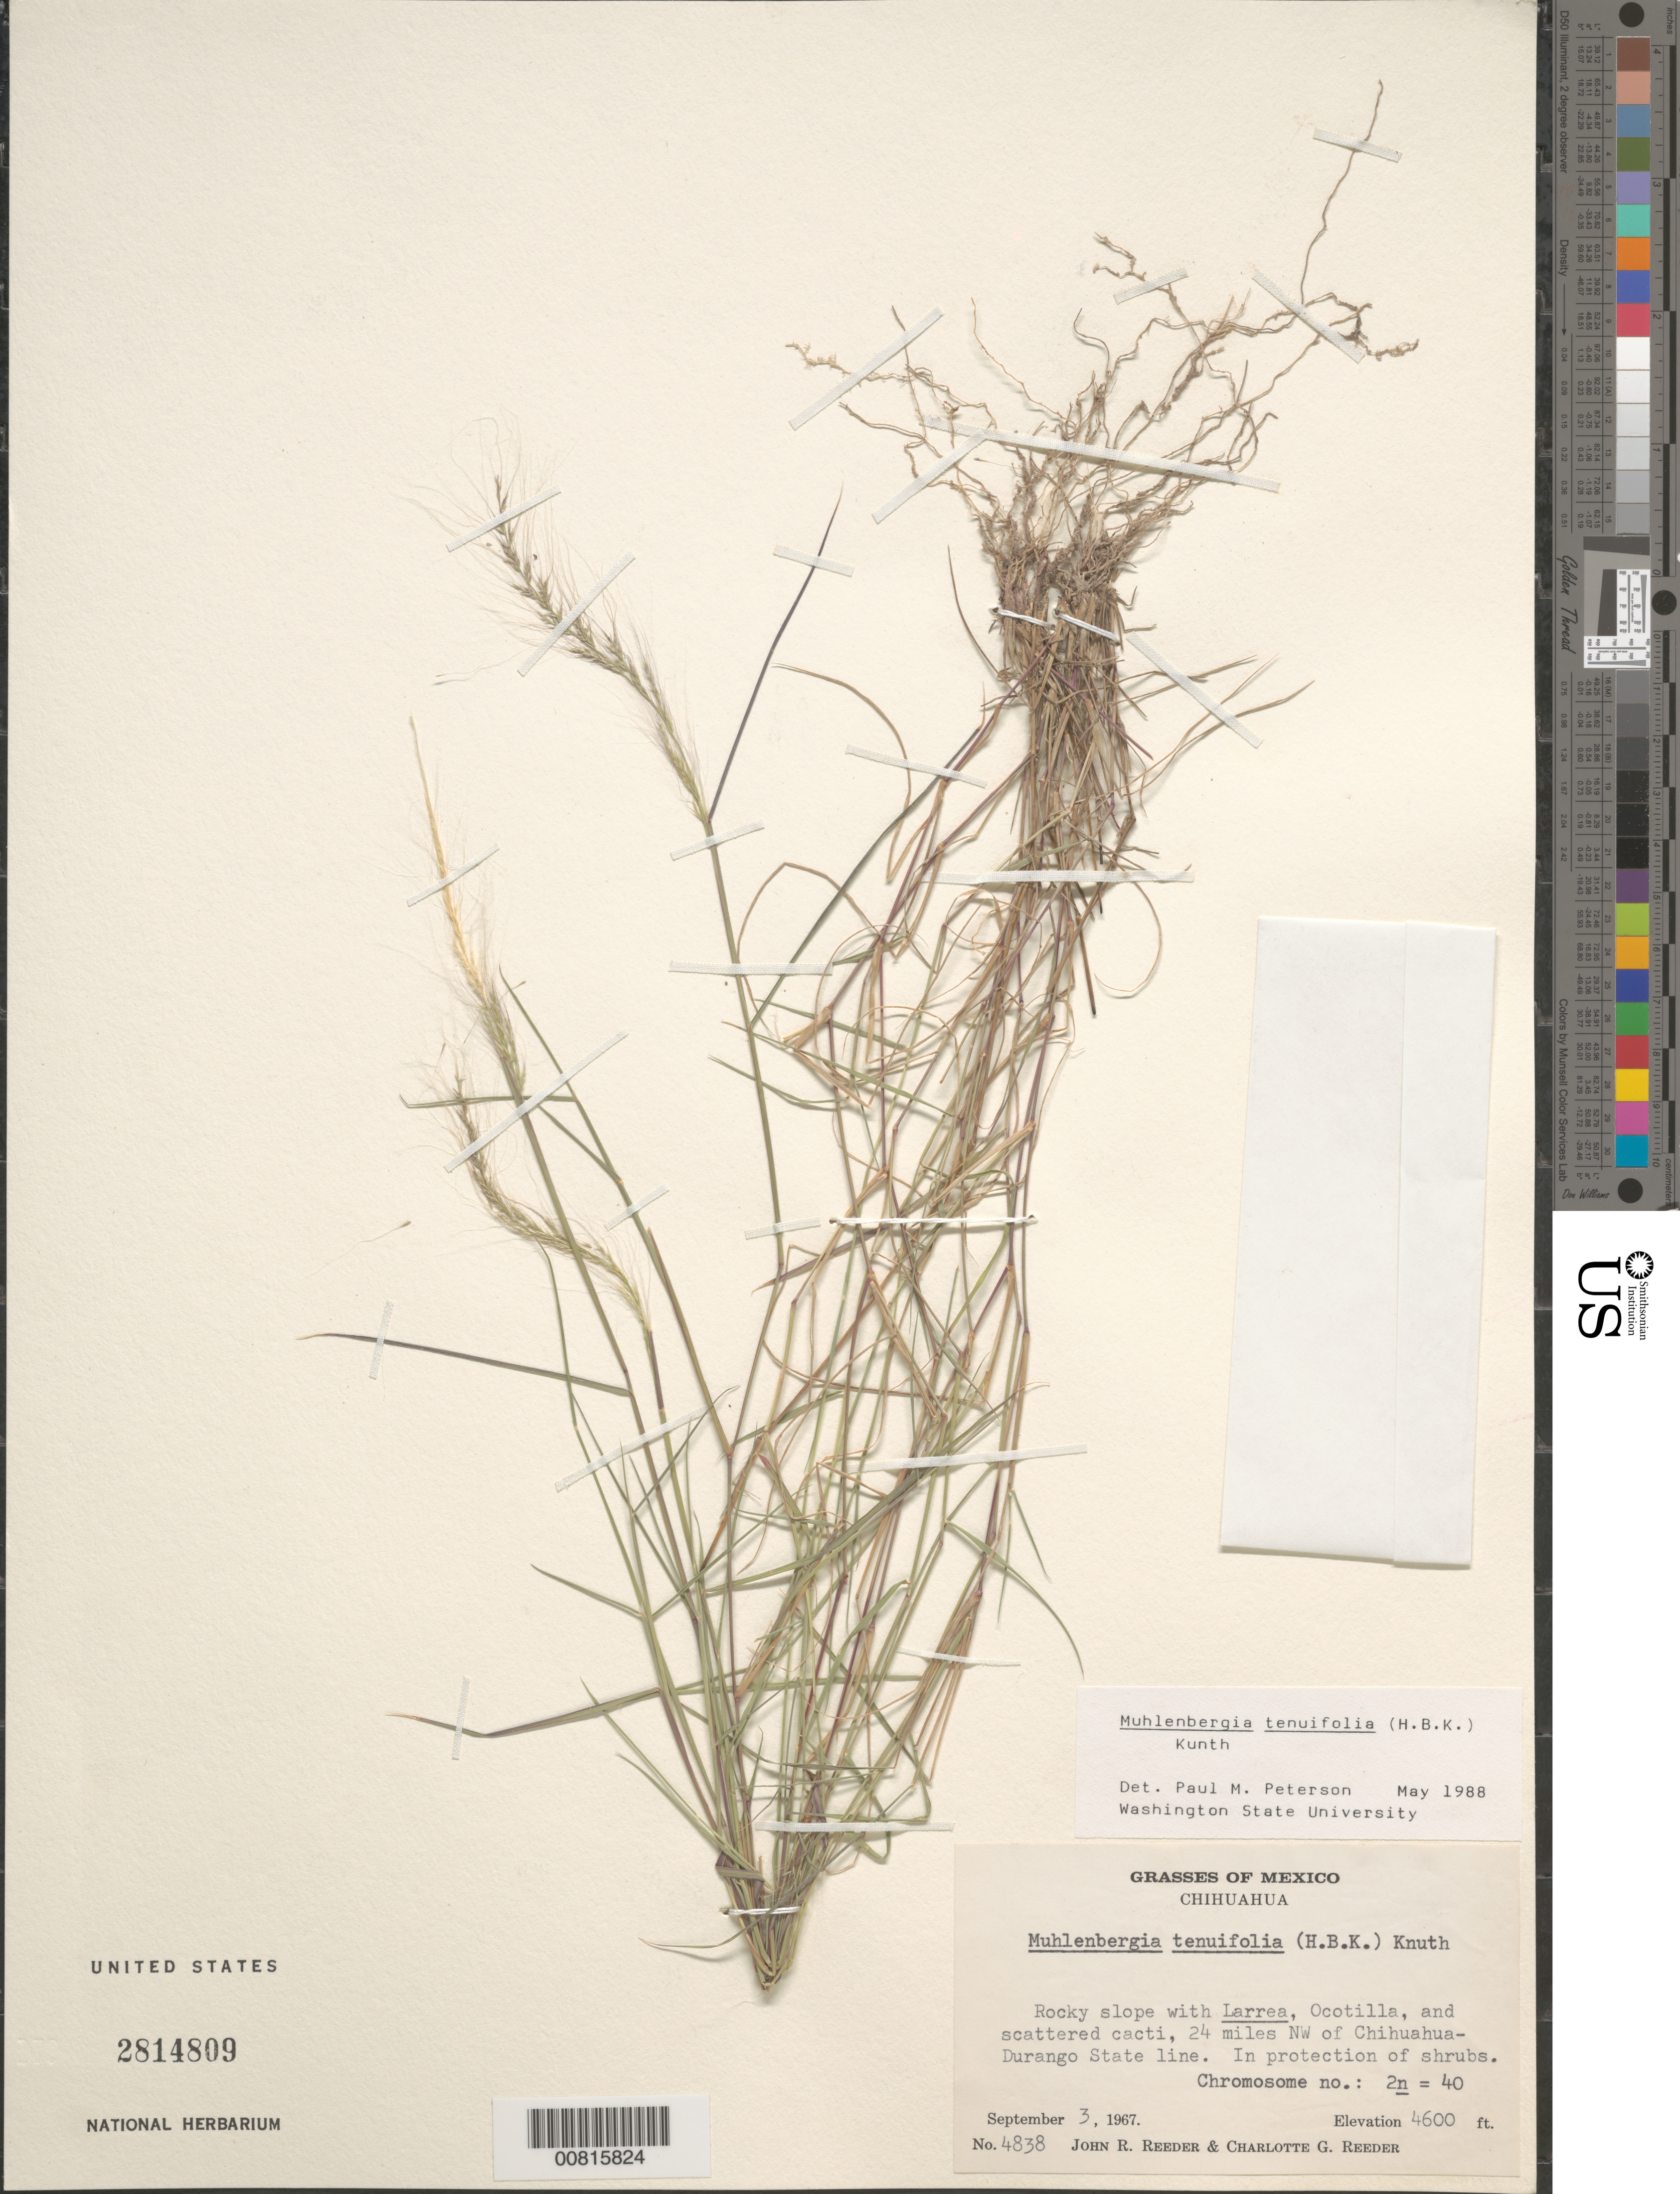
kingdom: Plantae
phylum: Tracheophyta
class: Liliopsida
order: Poales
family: Poaceae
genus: Muhlenbergia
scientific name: Muhlenbergia tenuifolia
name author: (Kunth) Kunth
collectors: J. R. Reeder & C. G. Reeder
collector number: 4838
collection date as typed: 03 Sep 1967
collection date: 1967-09-03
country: Mexico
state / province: Chihuahua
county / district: Jiménez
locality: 24 mi NW of Chihuahua-Durango State line, mpio. Jiménez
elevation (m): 1402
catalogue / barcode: US 2814809